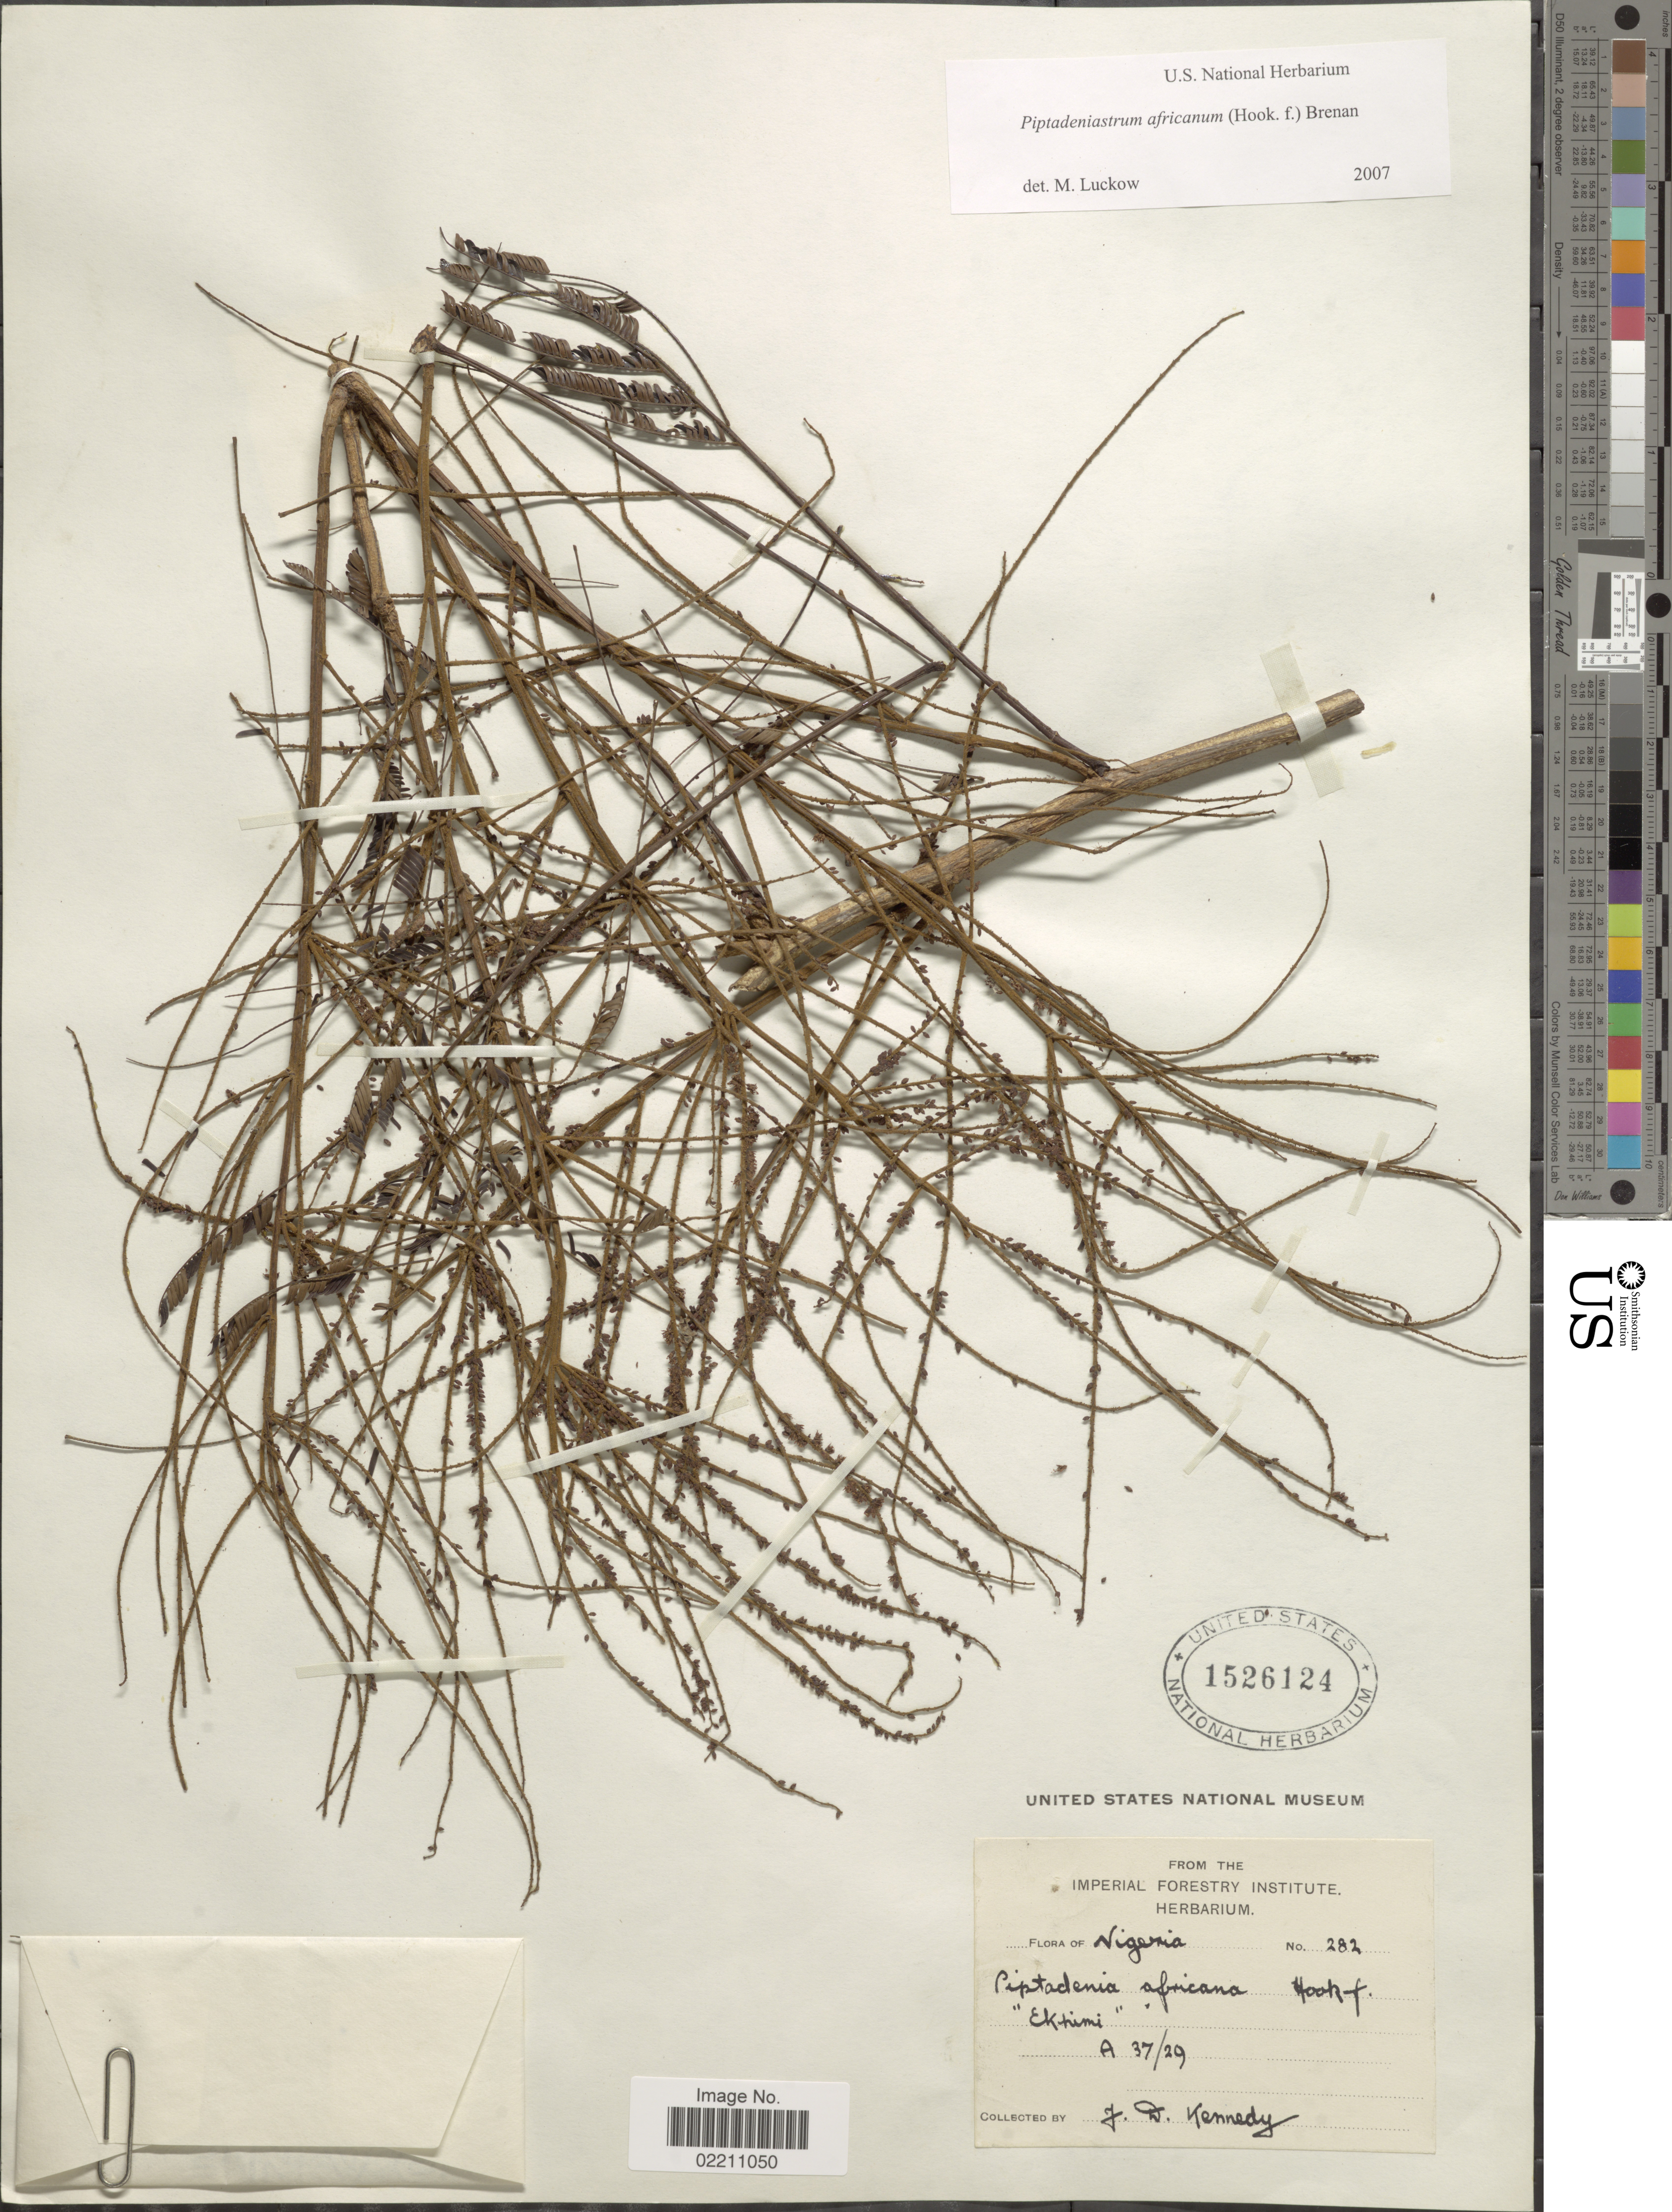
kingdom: Plantae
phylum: Tracheophyta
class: Magnoliopsida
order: Fabales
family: Fabaceae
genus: Piptadeniastrum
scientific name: Piptadeniastrum africanum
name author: (Hook. f.) Brenan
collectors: J. D. Kennedy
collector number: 282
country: Nigeria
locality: A 37/29 [unsure placement]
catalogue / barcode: US 1526124